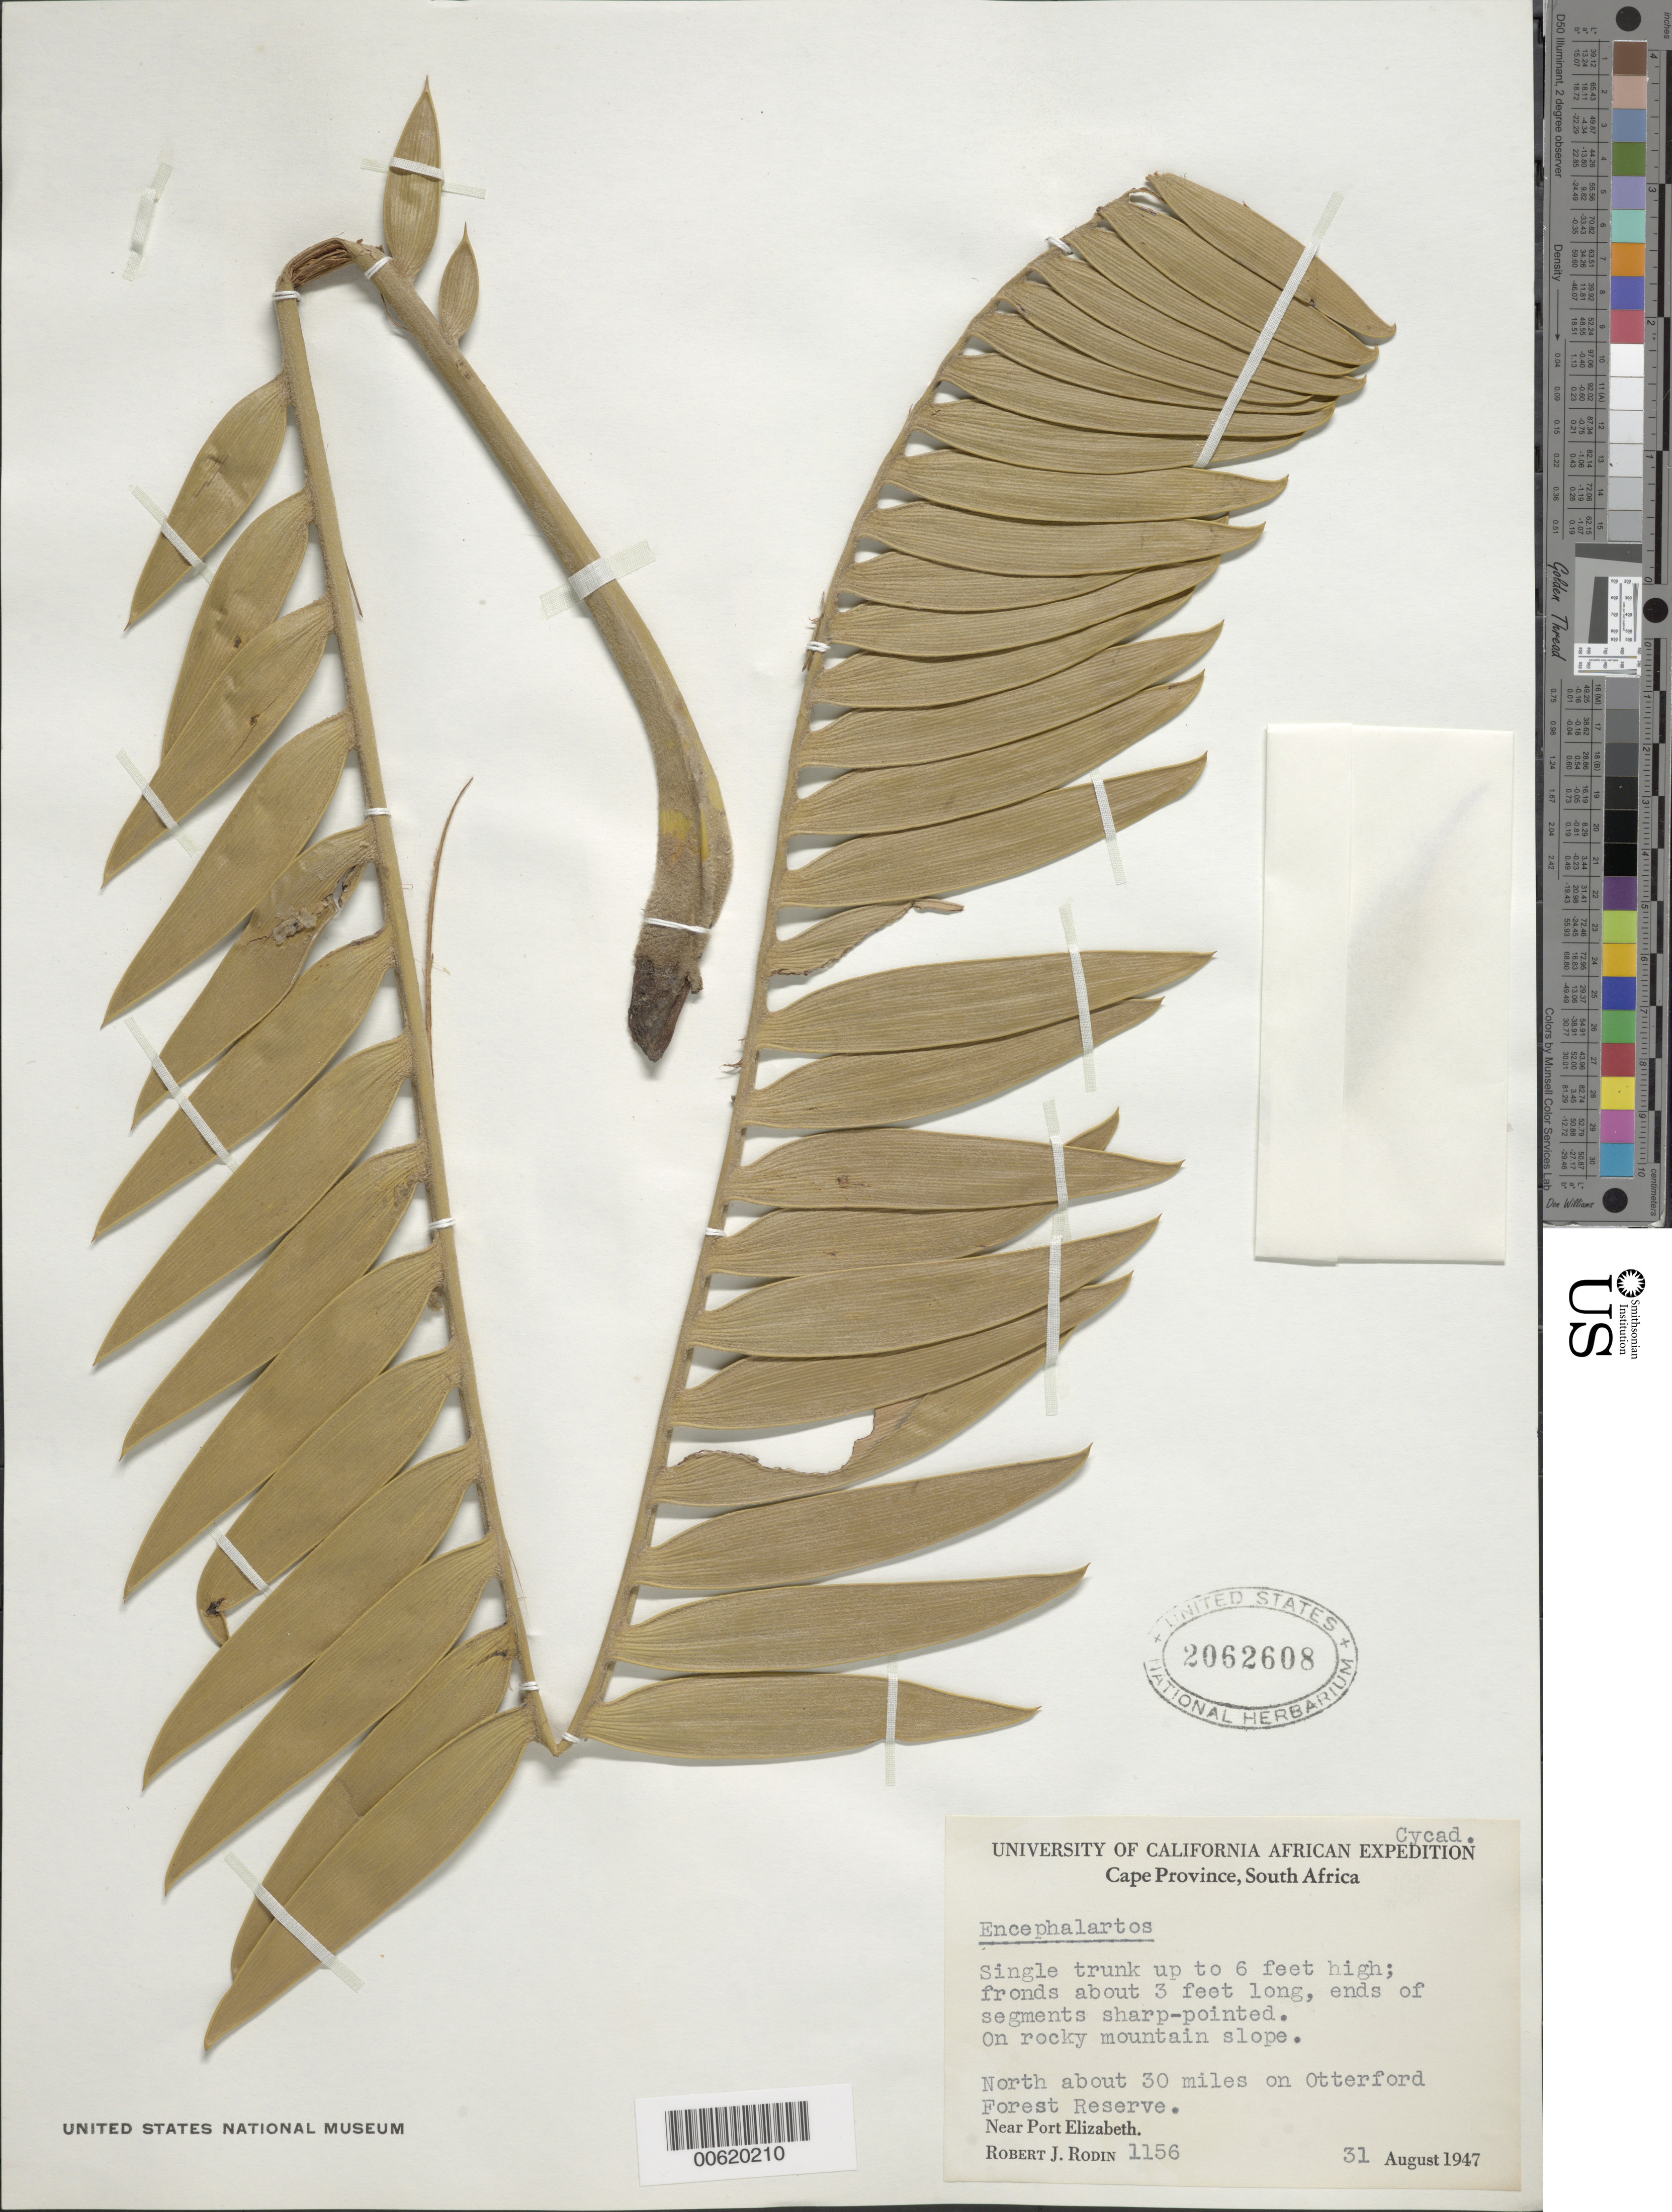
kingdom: Plantae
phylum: Tracheophyta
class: Cycadopsida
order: Cycadales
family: Zamiaceae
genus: Encephalartos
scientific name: Encephalartos sp.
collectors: R. J. Rodin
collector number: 1156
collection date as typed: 31 Aug 1947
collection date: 1947-08-31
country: South Africa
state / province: Eastern Cape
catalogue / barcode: US 2062608